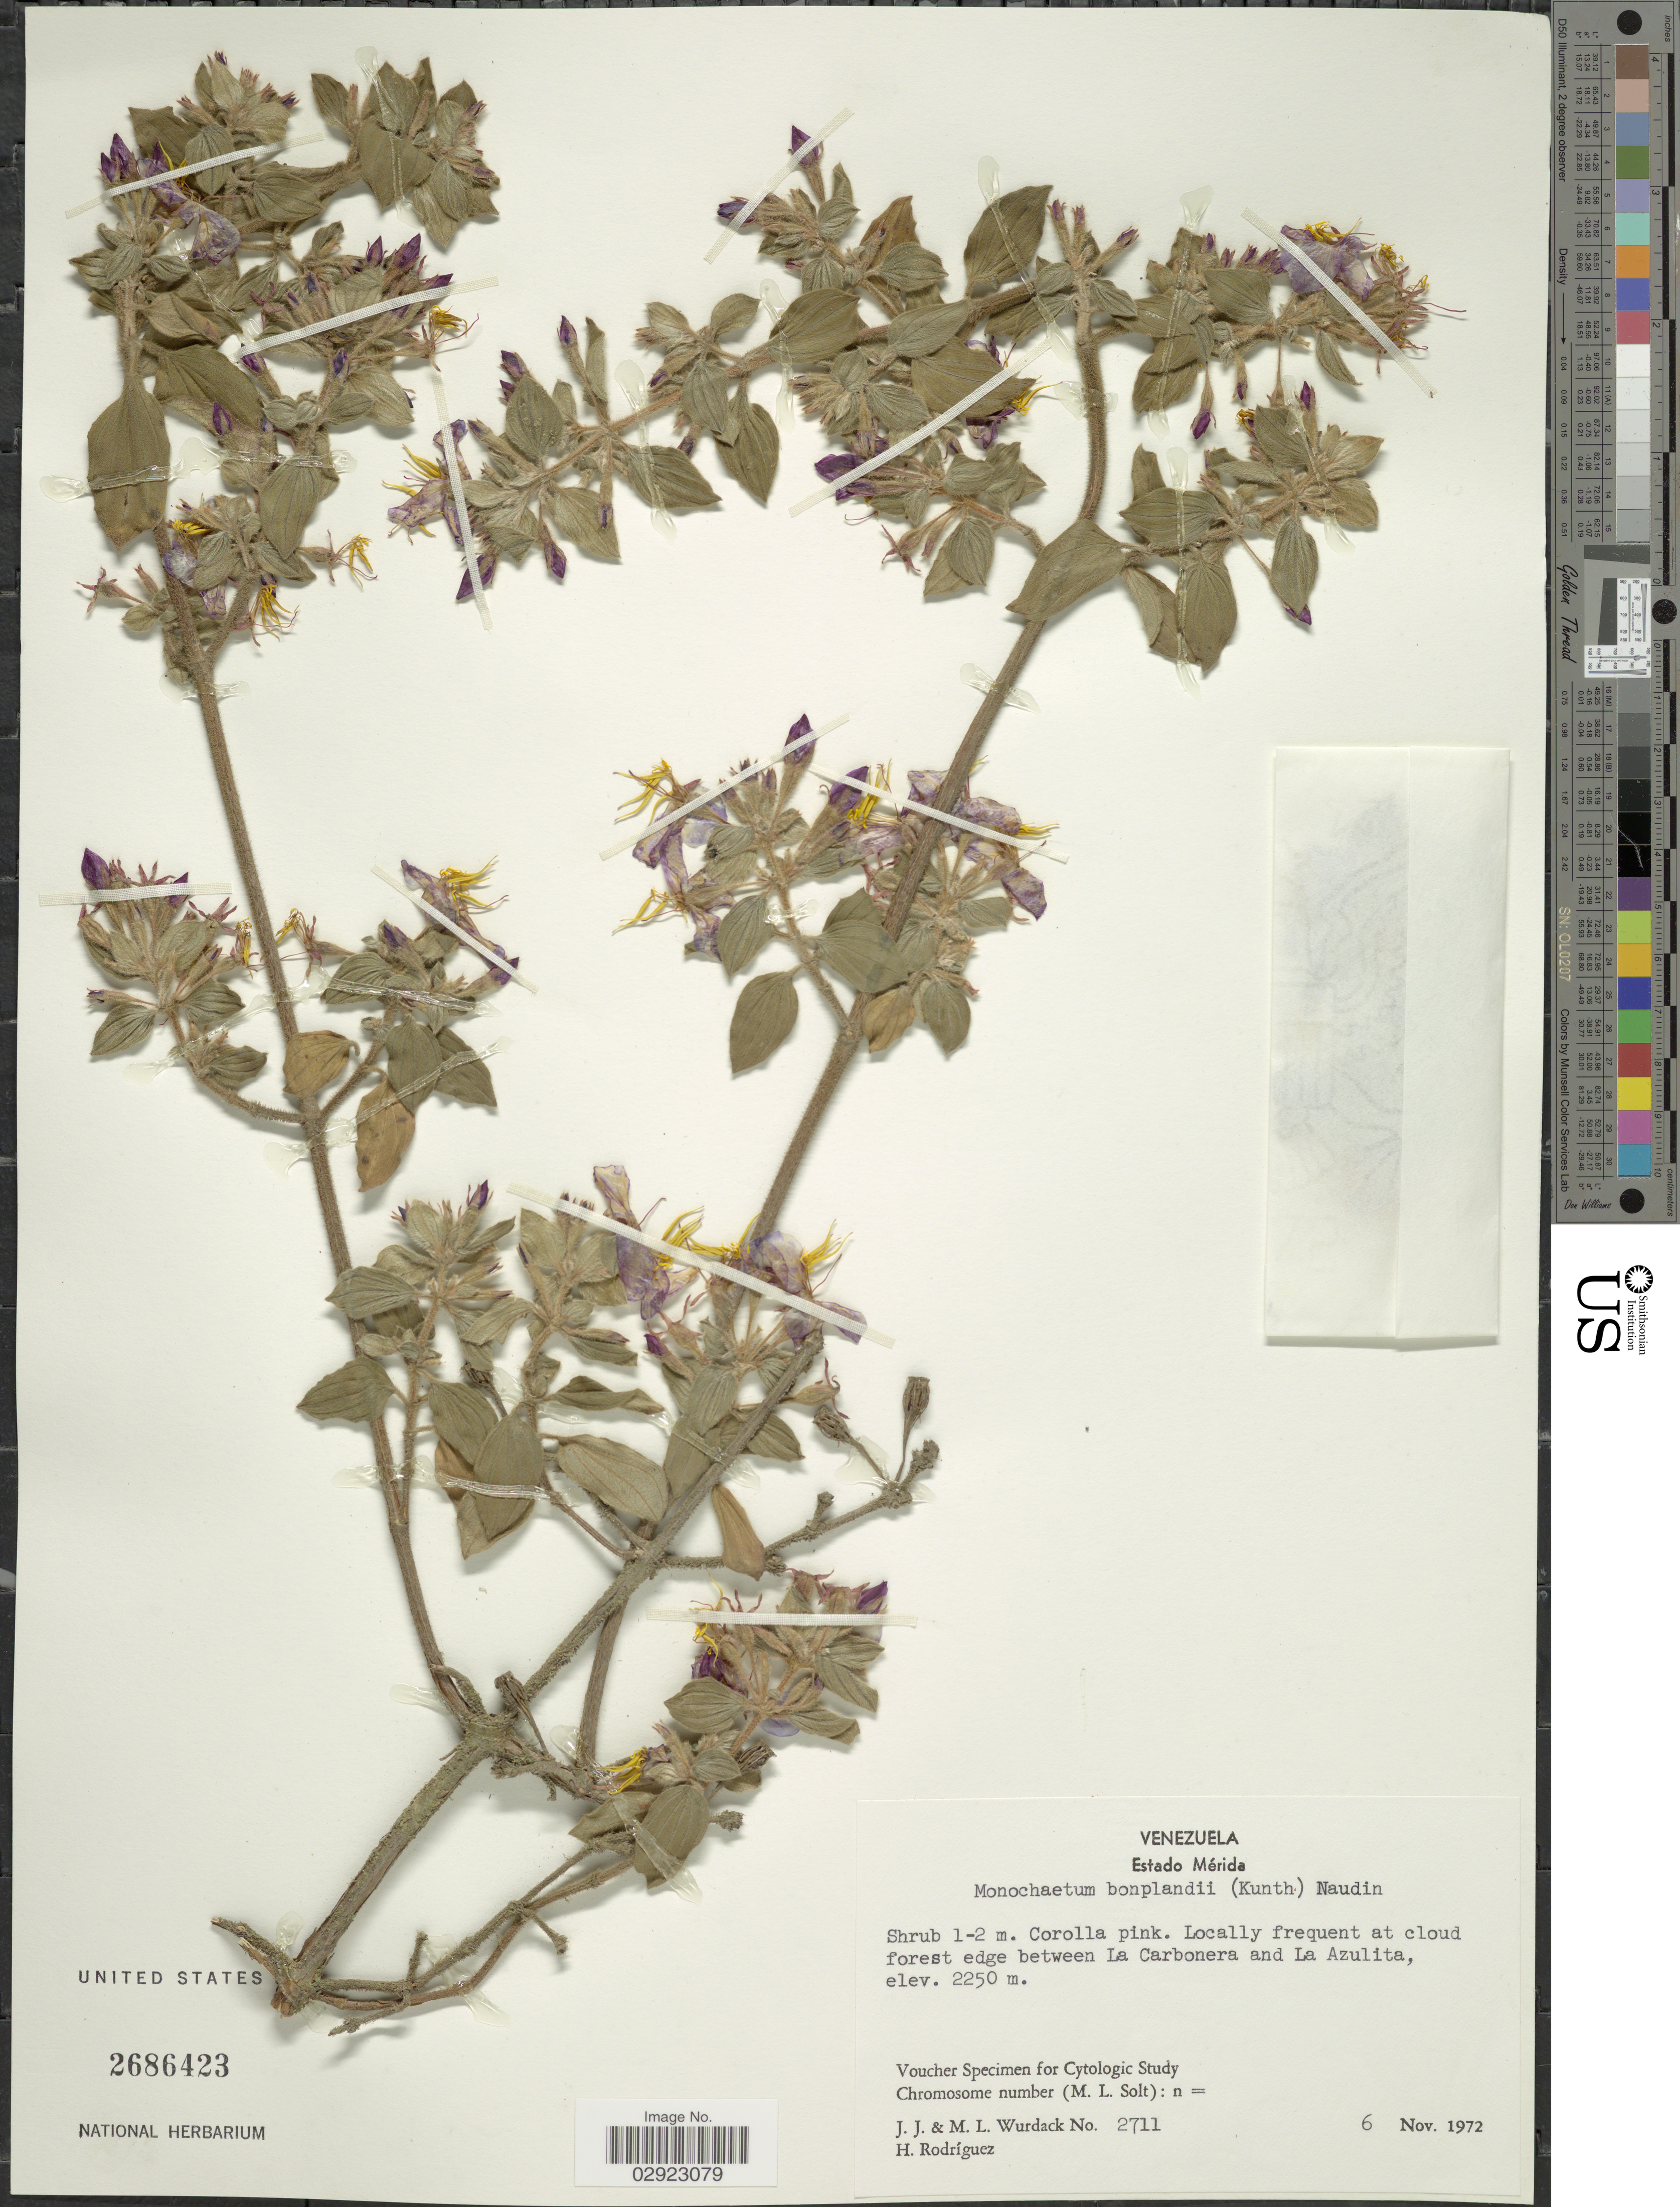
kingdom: Plantae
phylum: Tracheophyta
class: Magnoliopsida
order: Myrtales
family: Melastomataceae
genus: Monochaetum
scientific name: Monochaetum bonplandii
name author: (Kunth) Naudin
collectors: J. J. Wurdack, M. L. Wurdack & H. Rodríguez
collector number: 2711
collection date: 1972-11-06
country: Venezuela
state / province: Mérida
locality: Locally frequent at cloud forest edge between La Carbonera and La Azulita.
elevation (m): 2250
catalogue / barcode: US 2686423